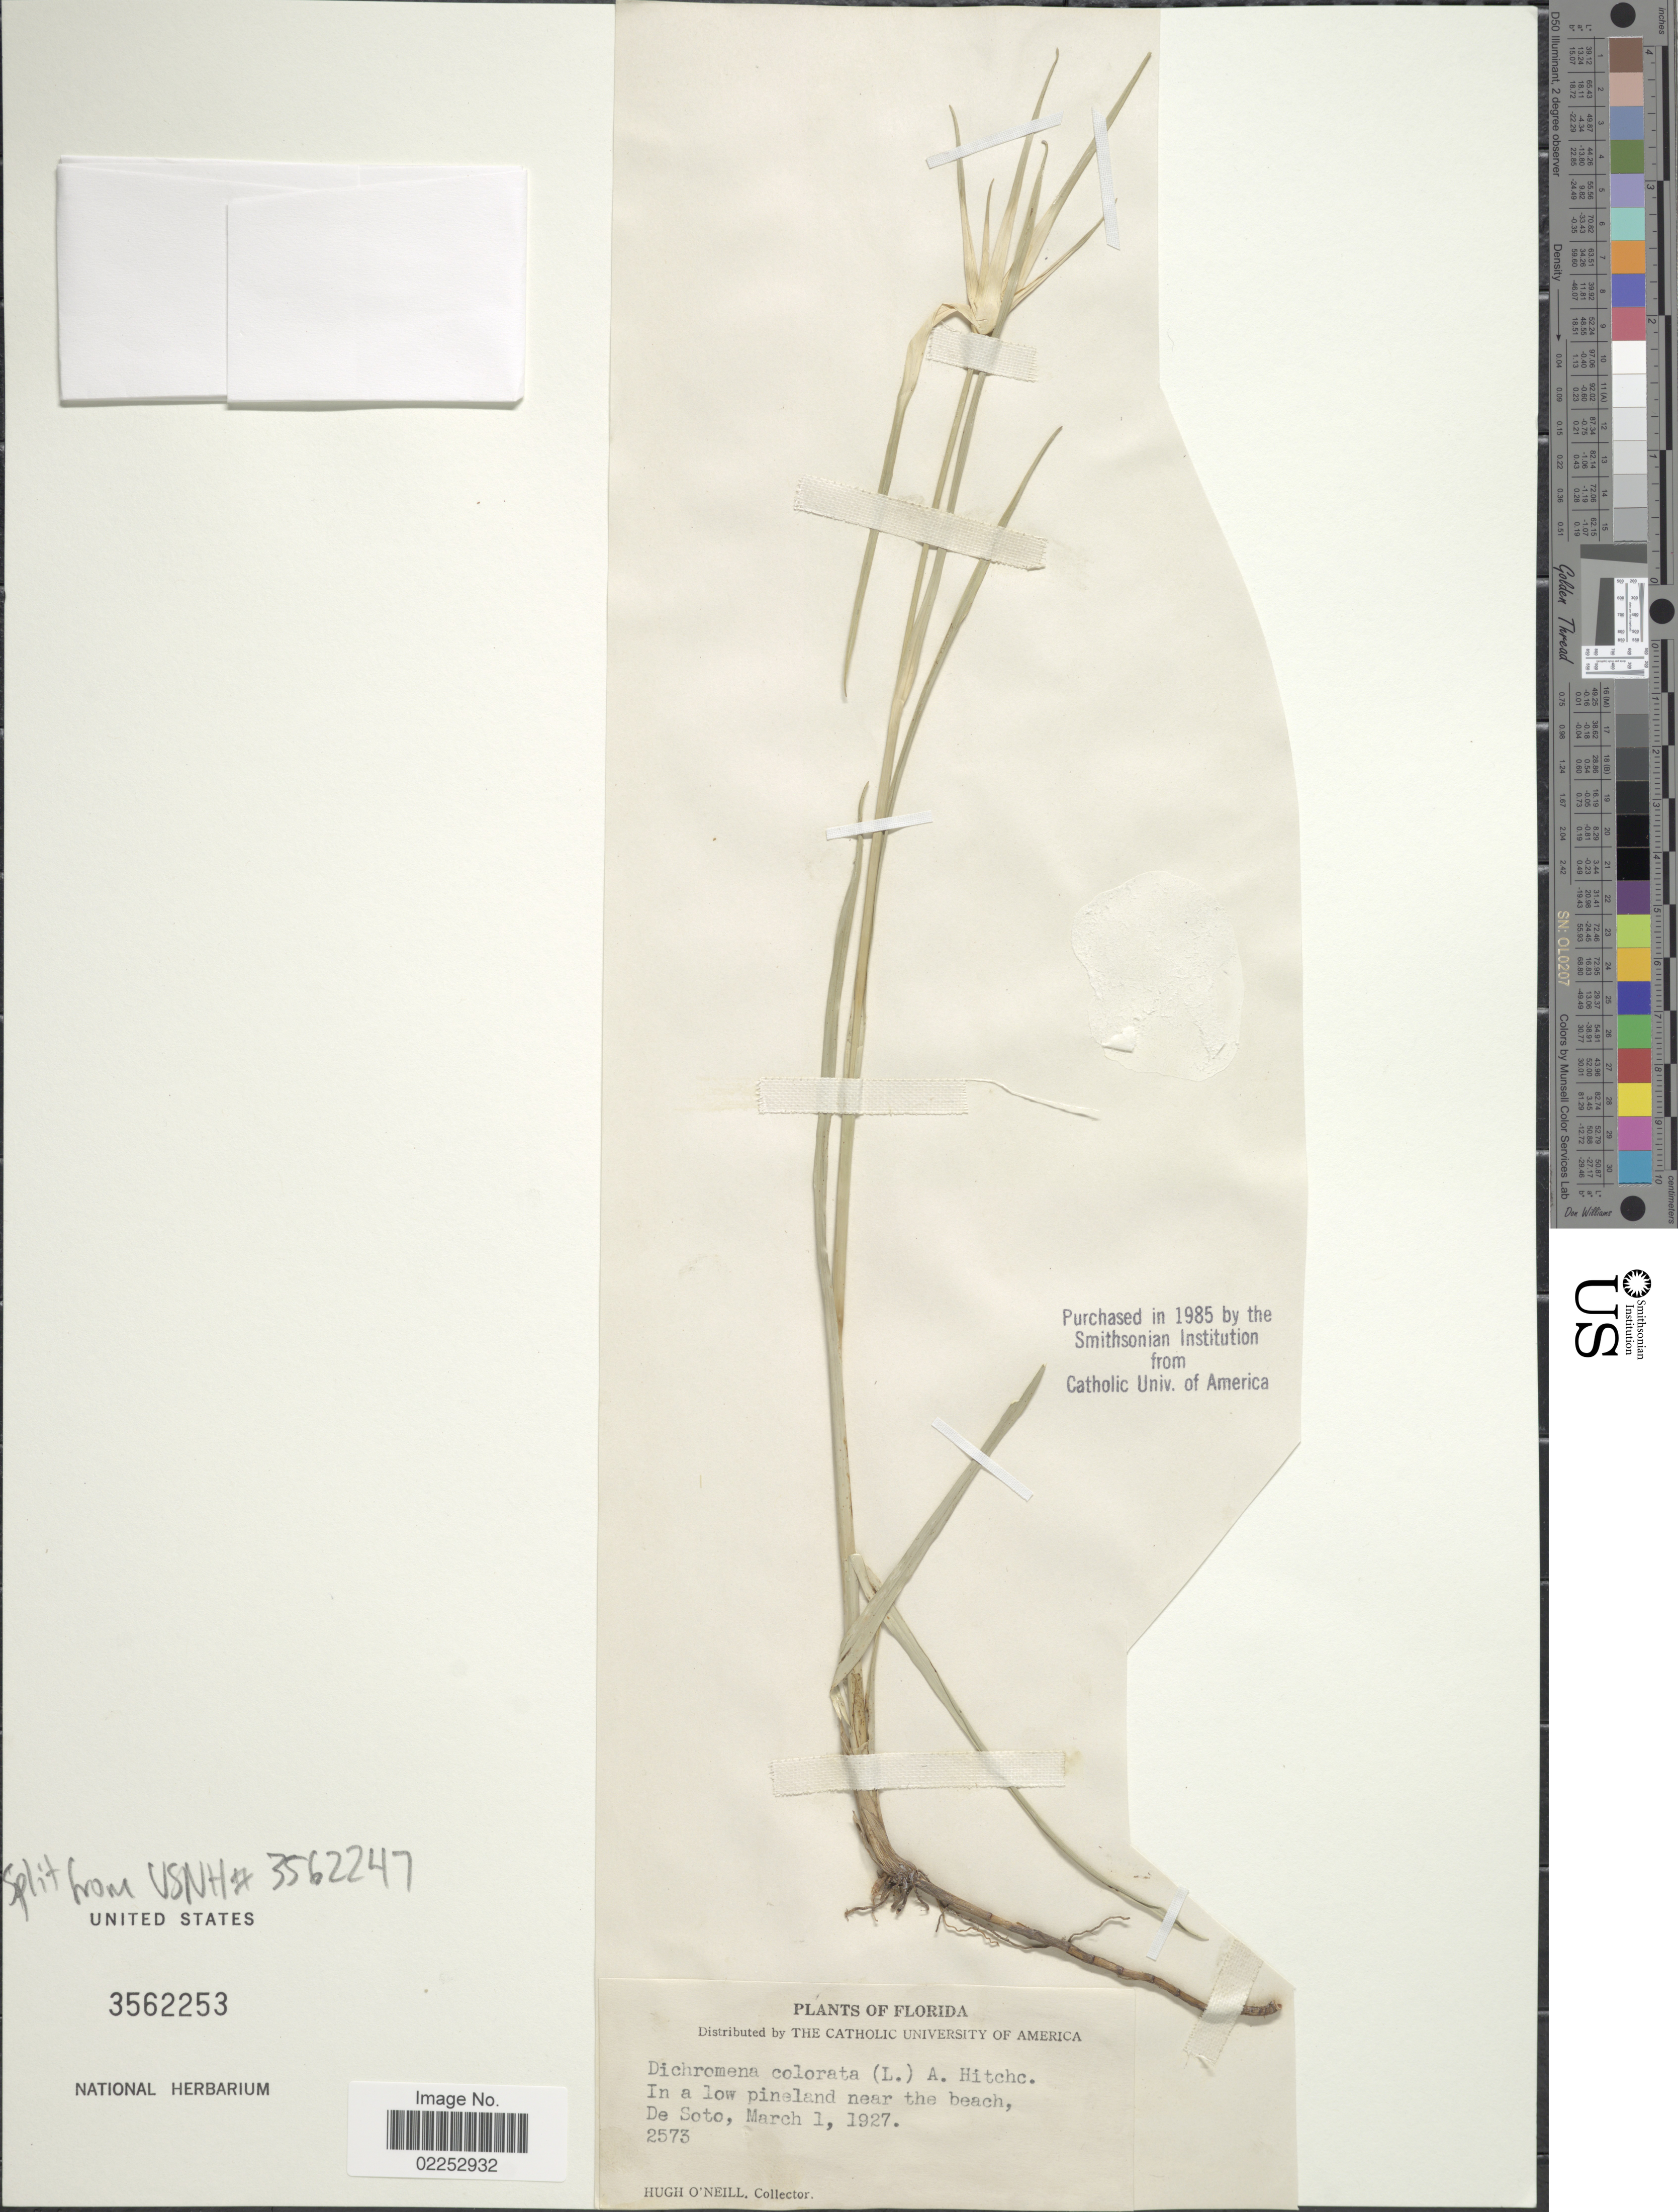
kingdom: Plantae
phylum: Tracheophyta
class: Liliopsida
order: Poales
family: Cyperaceae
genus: Rhynchospora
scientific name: Rhynchospora colorata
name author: (L.) H. Pfeiff.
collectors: H. O'Neill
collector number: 2573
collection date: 1927-03-01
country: United States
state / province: Florida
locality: Near the beach, De Soto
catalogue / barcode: US 3562253